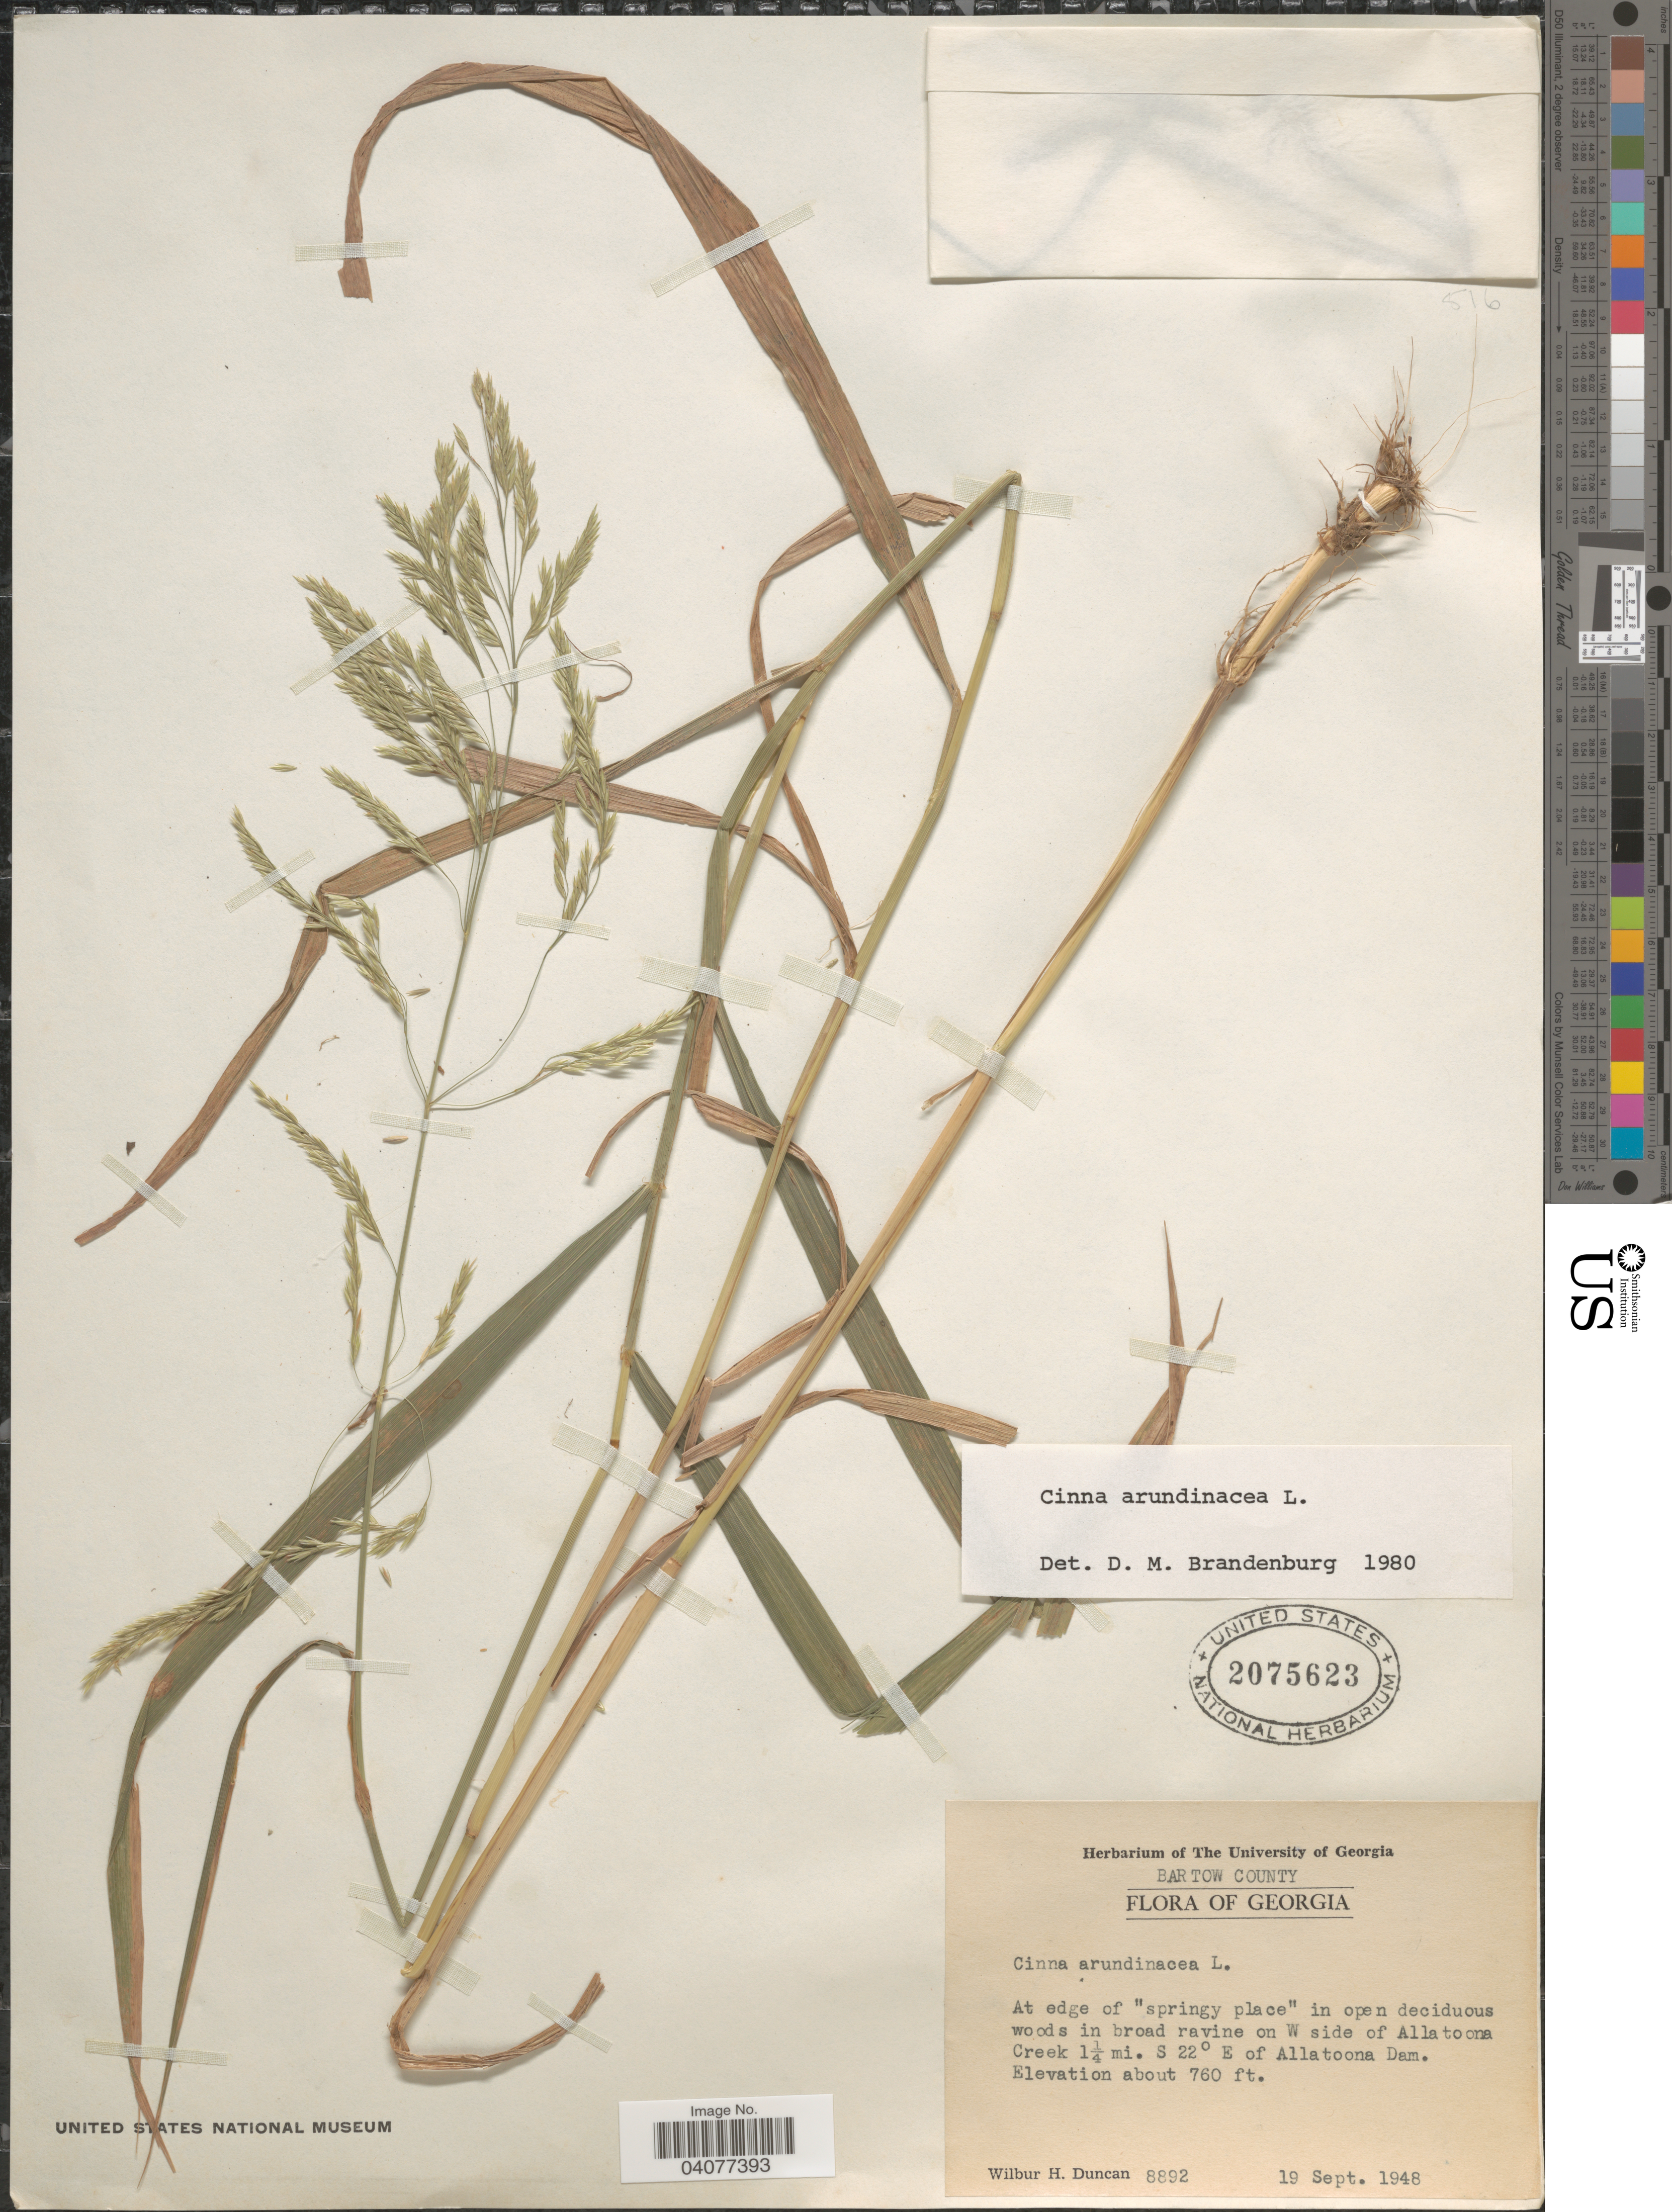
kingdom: Plantae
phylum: Tracheophyta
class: Liliopsida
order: Poales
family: Poaceae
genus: Cinna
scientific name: Cinna arundinacea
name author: L.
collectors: W. H. Duncan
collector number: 8892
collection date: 1948-09-19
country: United States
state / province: Georgia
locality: Bartow County. At edge of "springy place" in open deciduous woods in broad ravine on W side of Allatoona Creek 1¼ mi. S 22° E of Allatoona Dam.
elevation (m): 232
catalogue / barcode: US 2075623